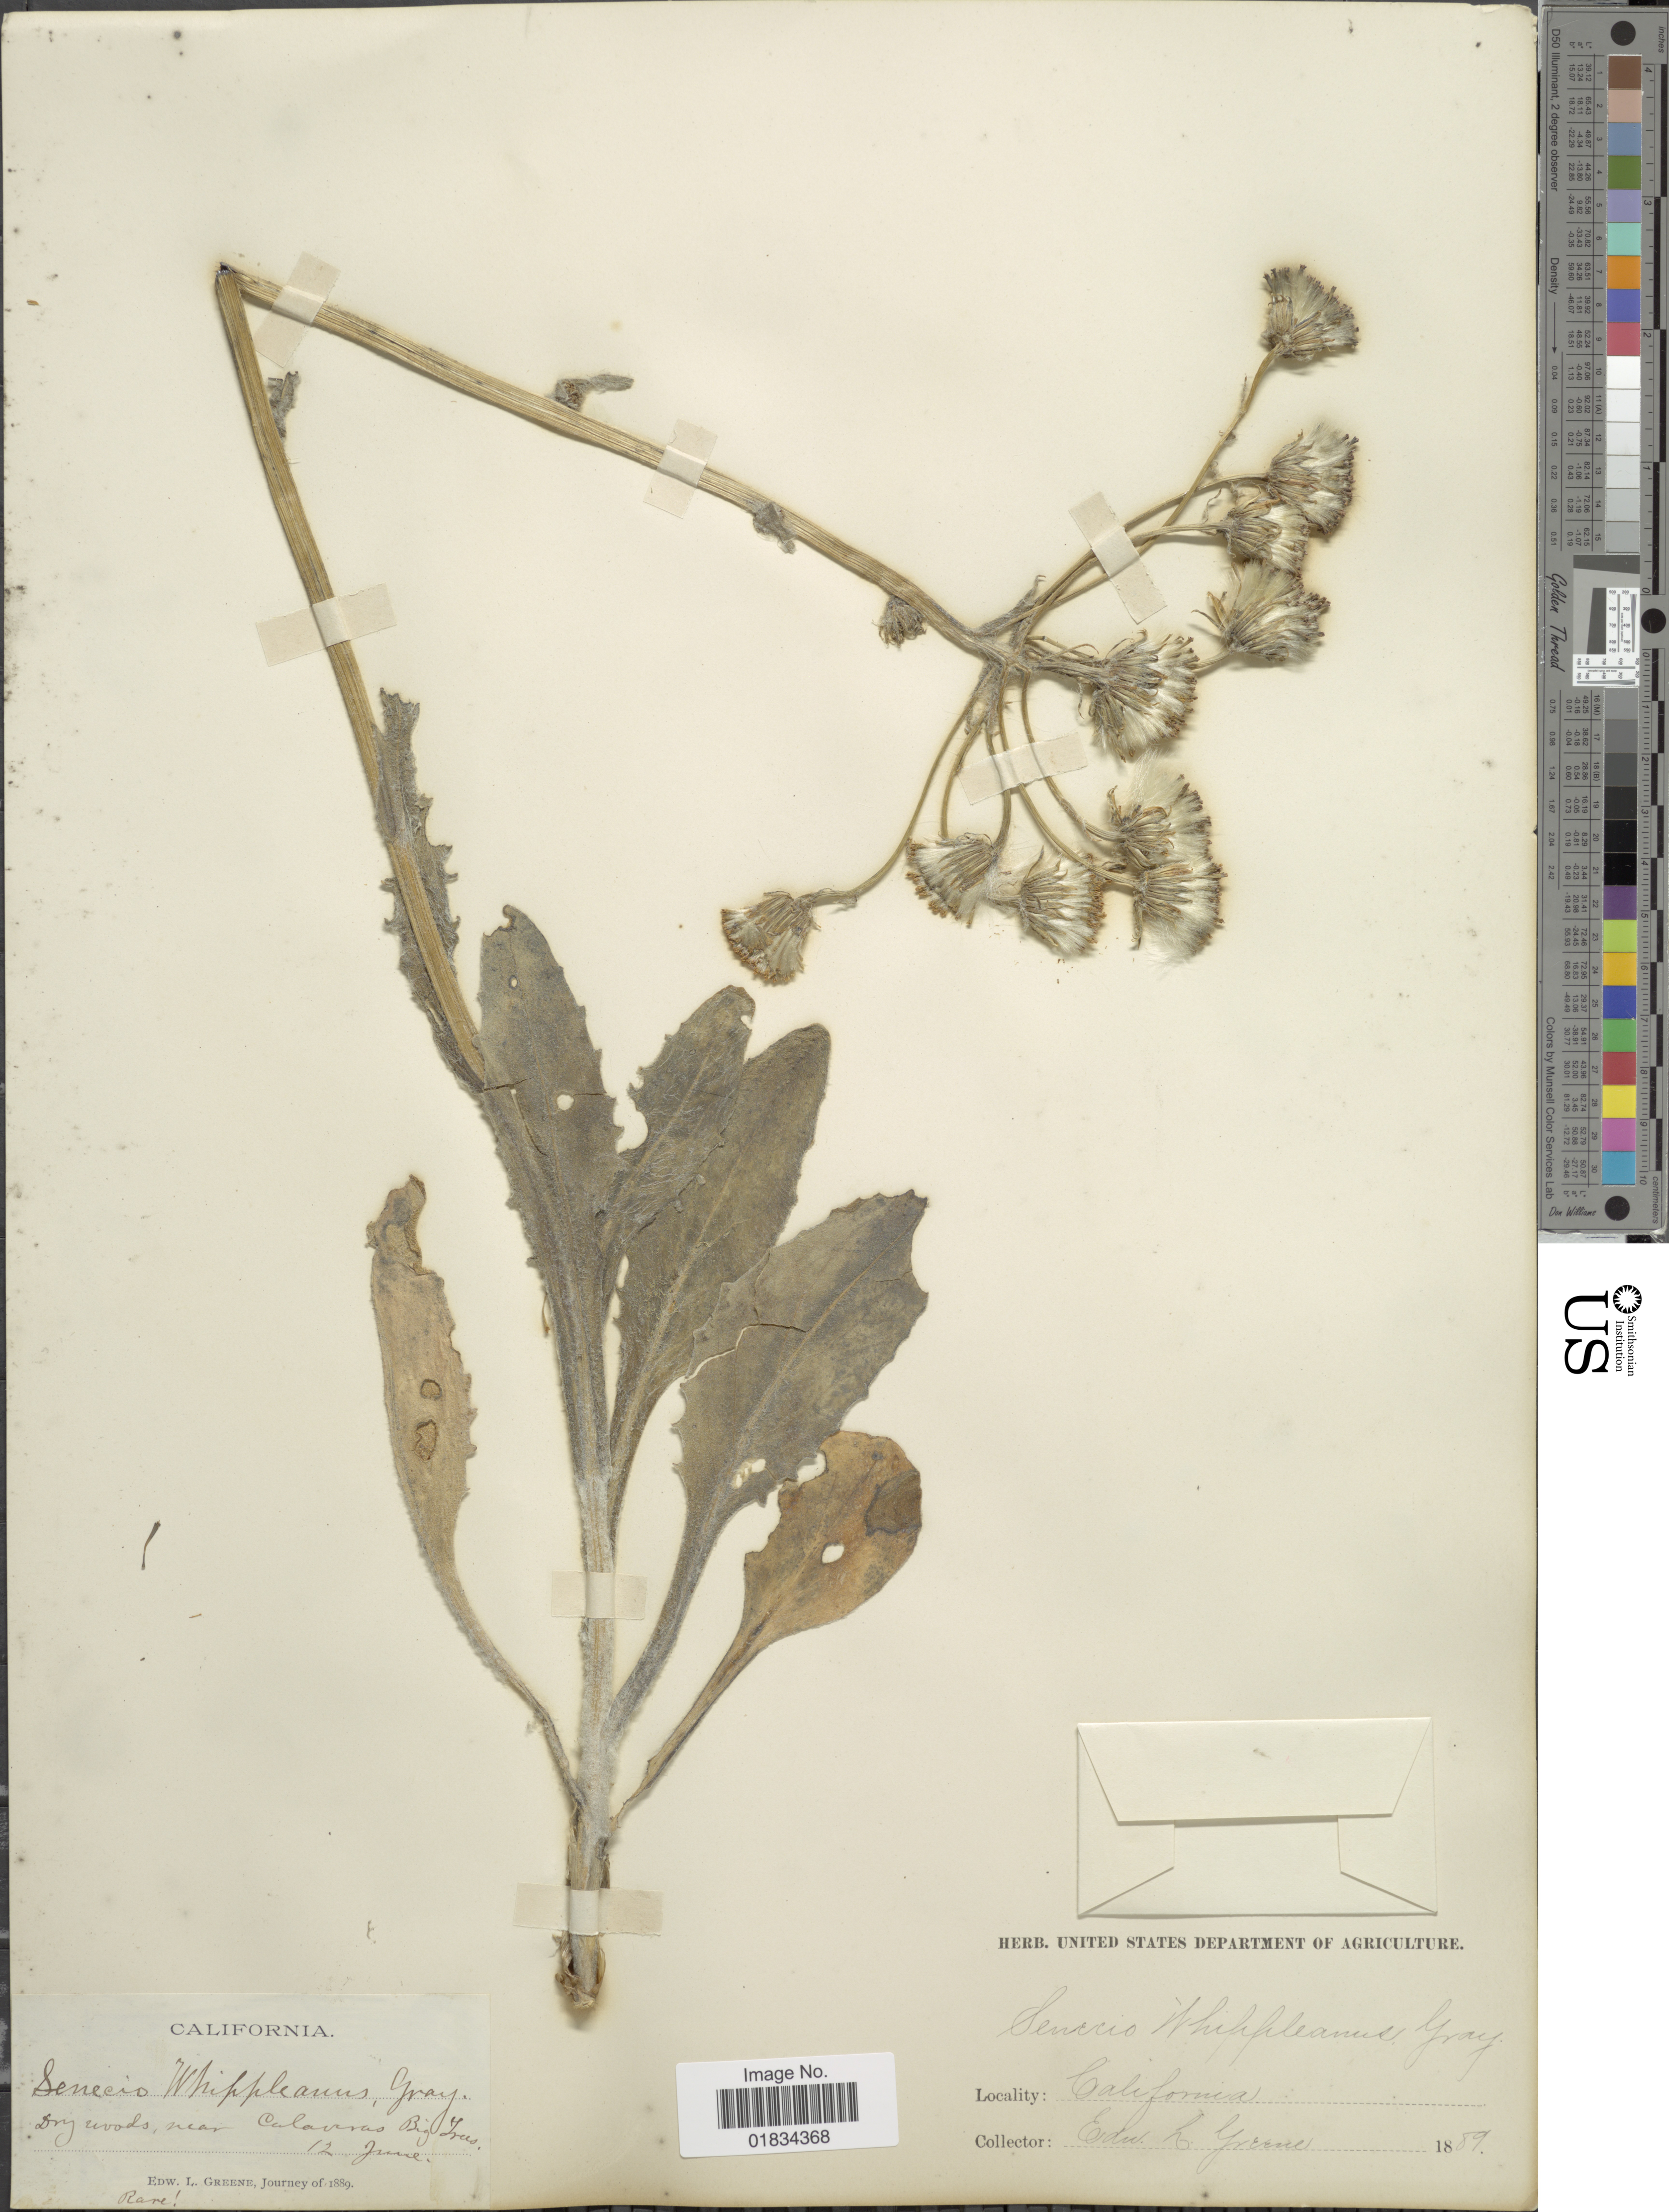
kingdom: Plantae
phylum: Tracheophyta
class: Magnoliopsida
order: Asterales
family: Asteraceae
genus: Senecio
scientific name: Senecio integerrimus var. major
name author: (A. Gray) Cronq.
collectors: E. L. Greene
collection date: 1889-06-12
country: United States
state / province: California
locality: Calaveras Big Trees